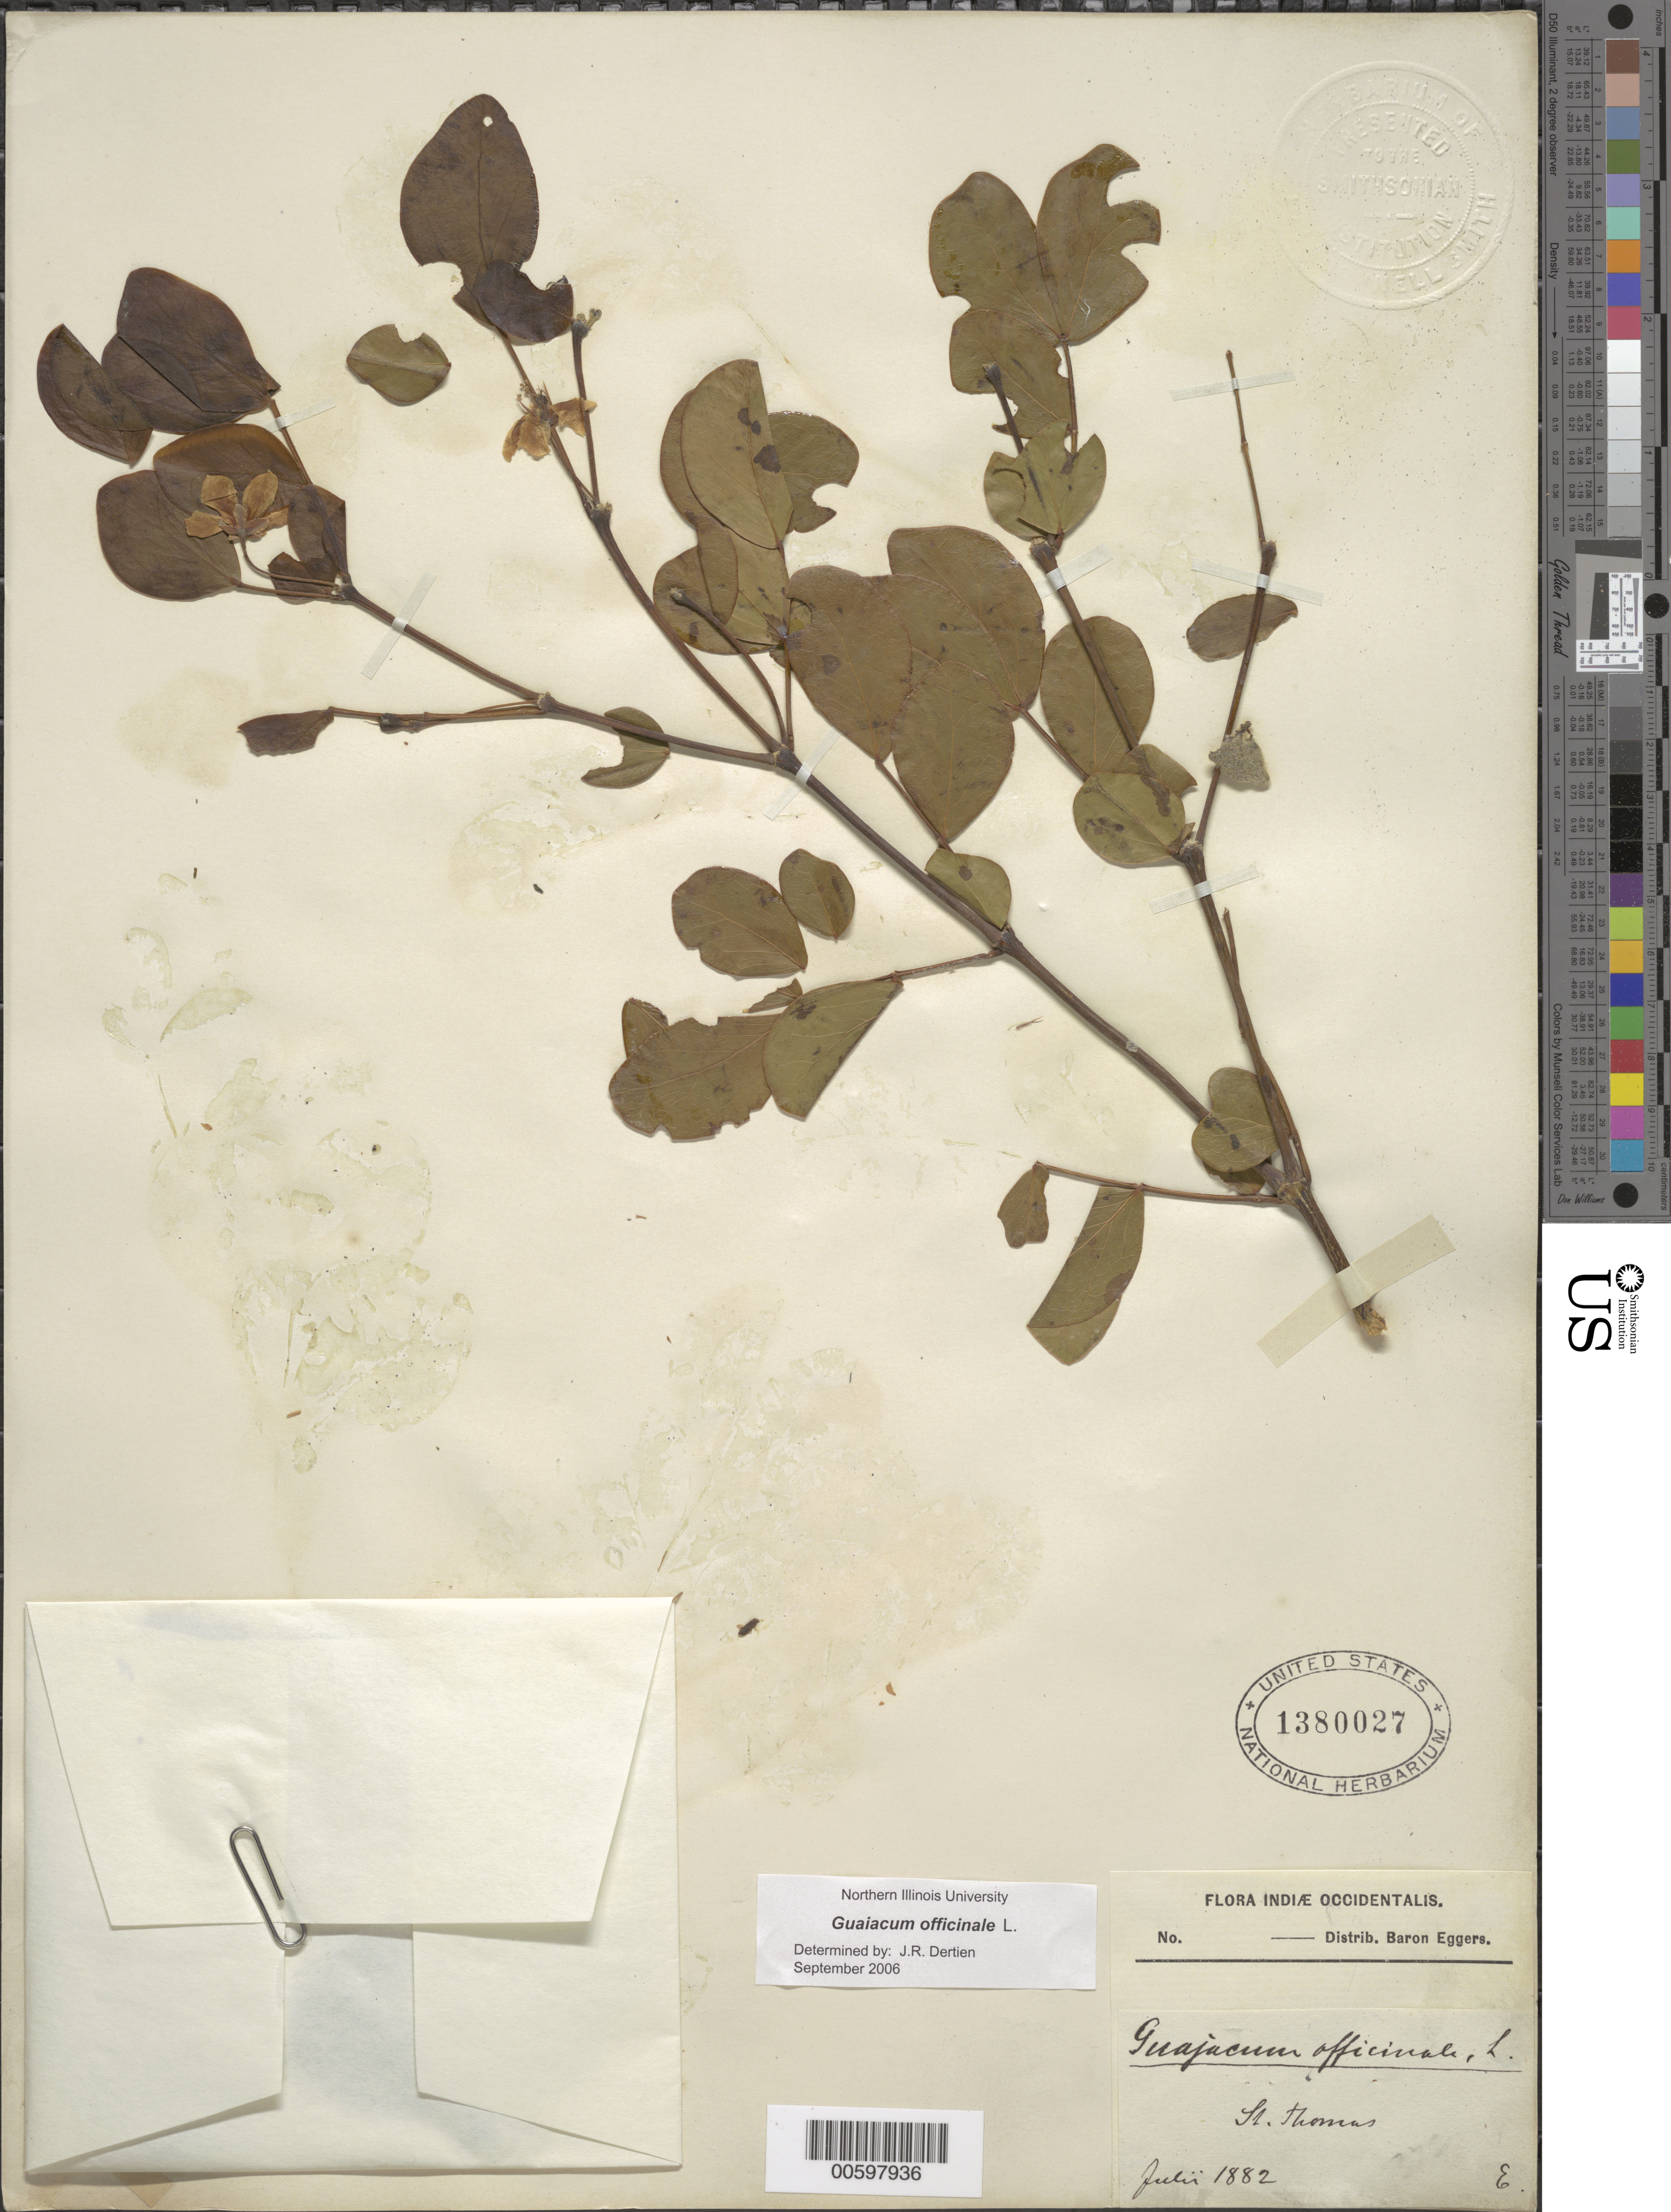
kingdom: Plantae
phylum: Tracheophyta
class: Magnoliopsida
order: Zygophyllales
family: Zygophyllaceae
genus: Guaiacum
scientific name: Guaiacum officinale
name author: L.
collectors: H. F. A. von Eggers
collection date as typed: Jul 1882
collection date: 1882-07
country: U.S. Virgin Islands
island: St. Thomas Island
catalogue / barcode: US 1380027